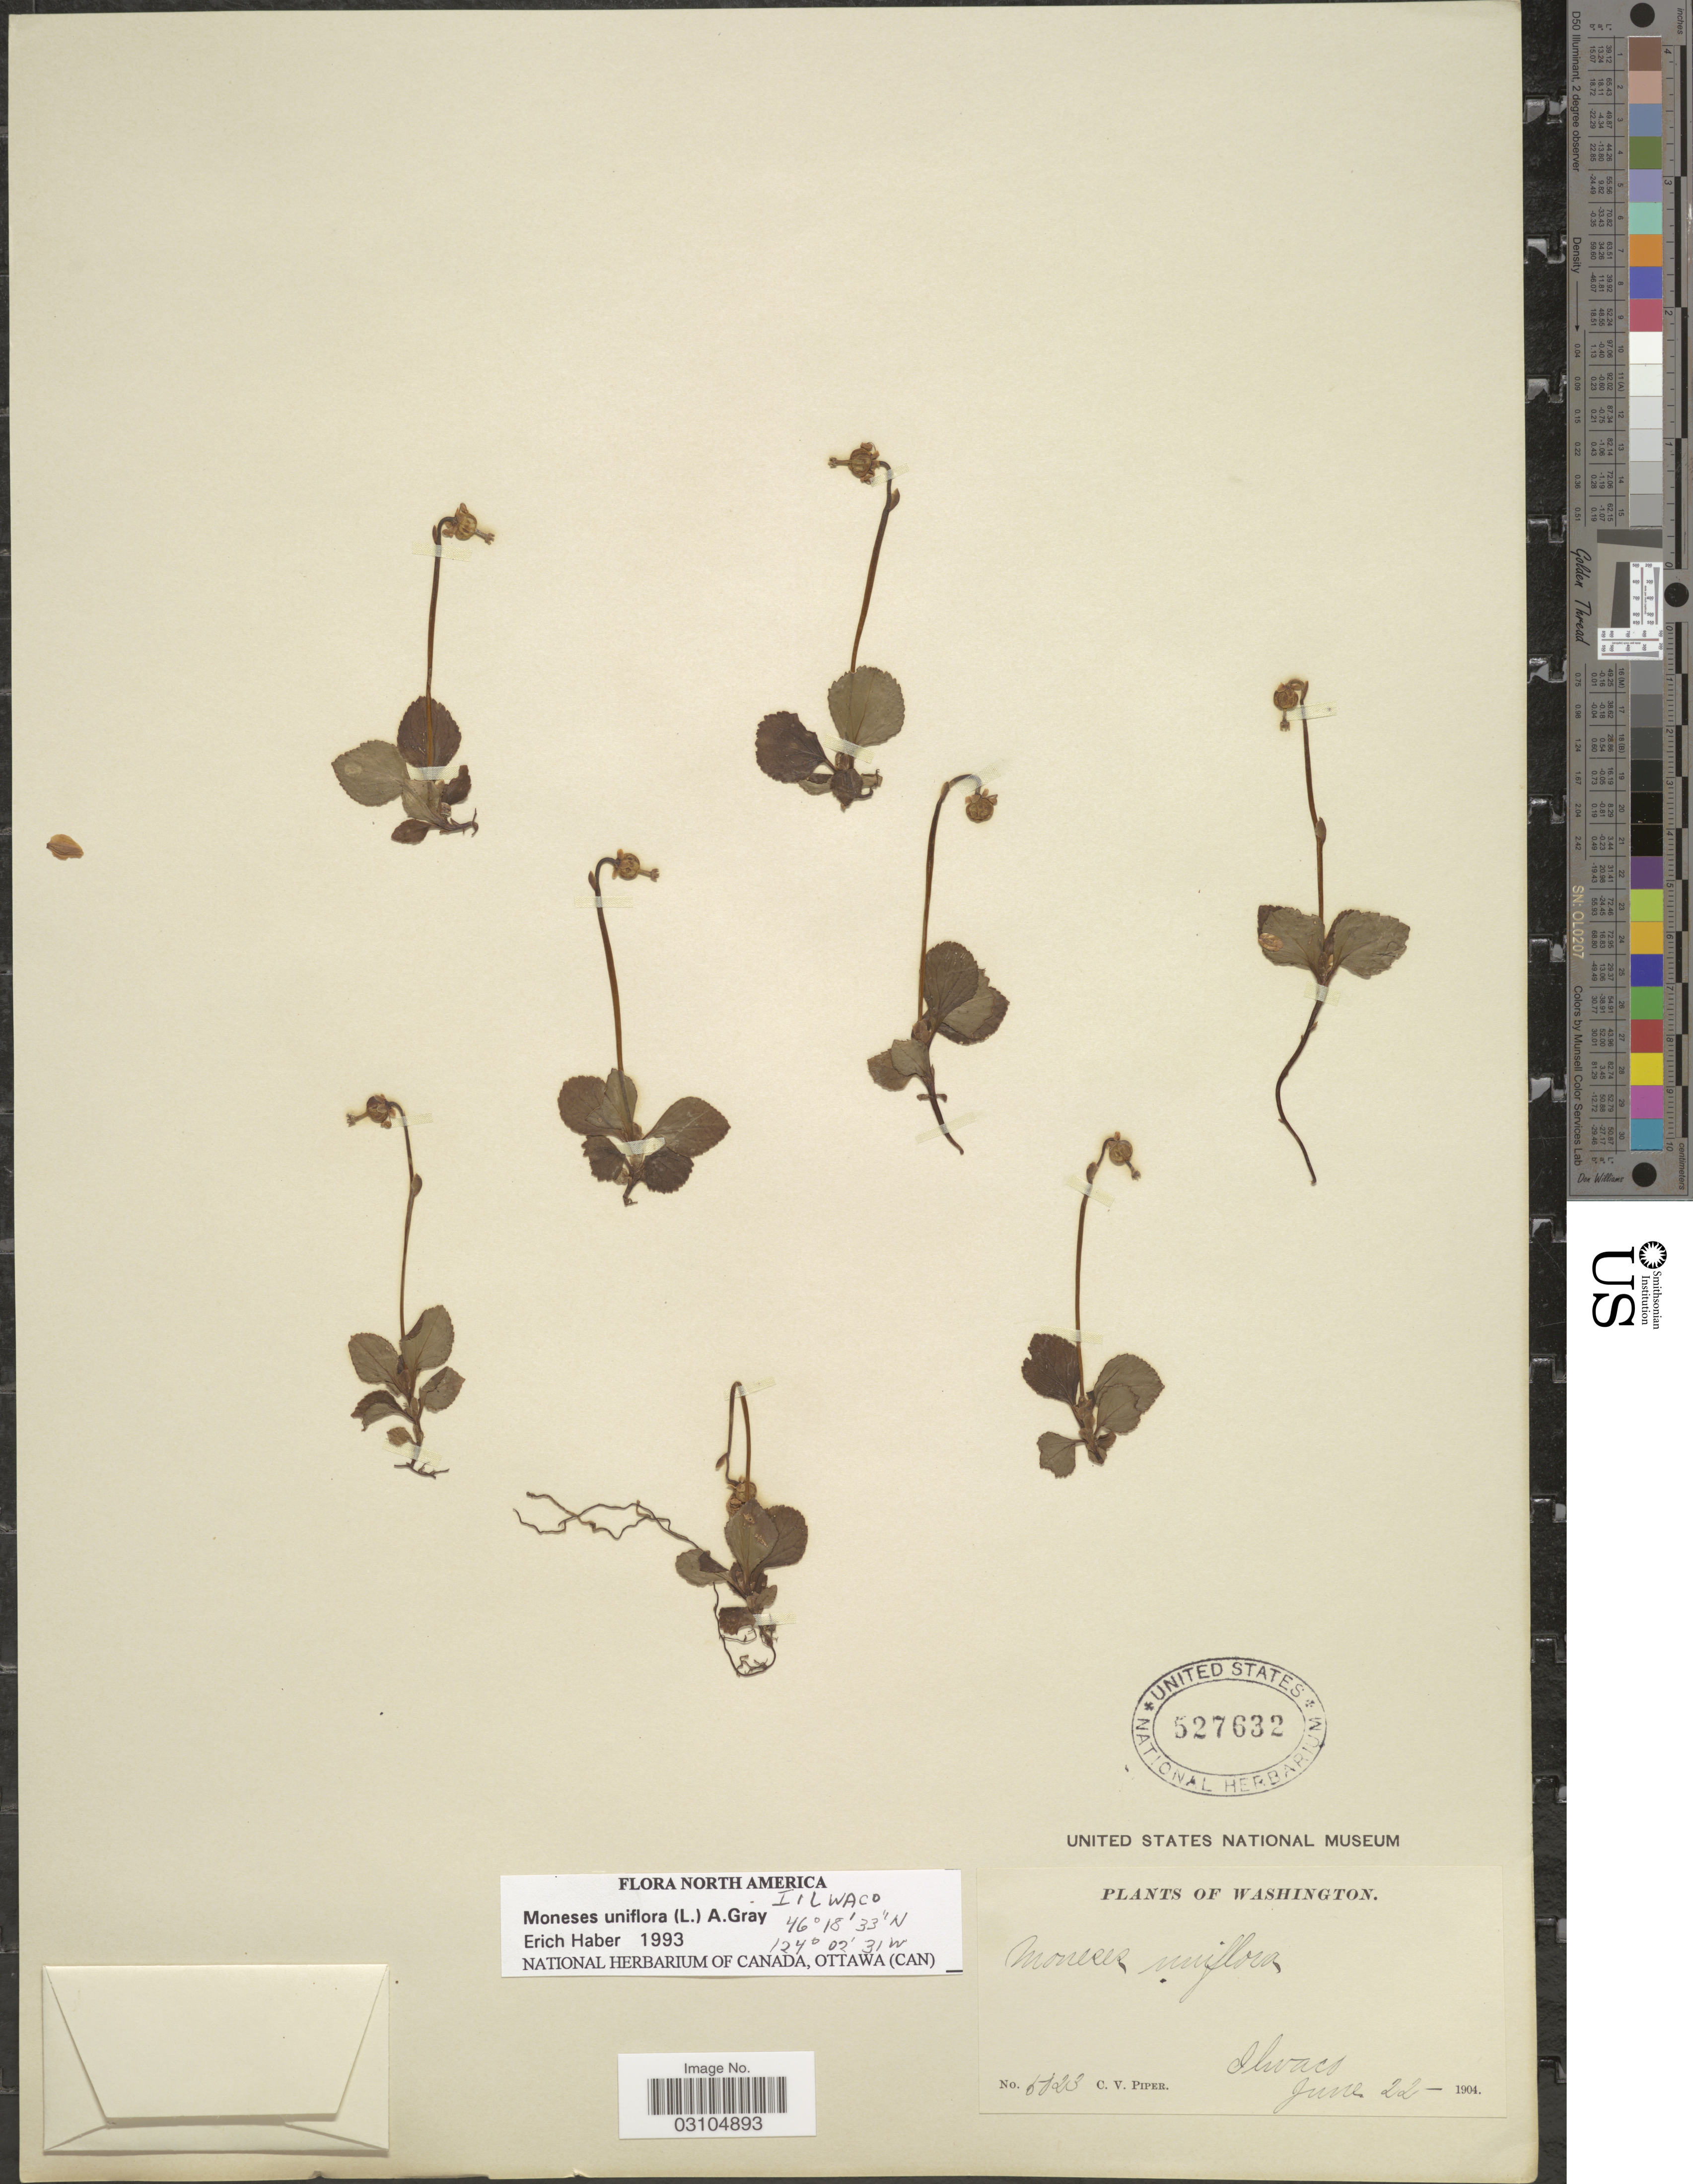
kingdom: Plantae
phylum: Tracheophyta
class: Magnoliopsida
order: Ericales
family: Ericaceae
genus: Moneses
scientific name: Moneses uniflora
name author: (L.) A. Gray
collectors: C. V. Piper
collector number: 6023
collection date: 1904-06-22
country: United States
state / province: Washington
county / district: Pacific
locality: Ilwaco.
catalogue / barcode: US 527632